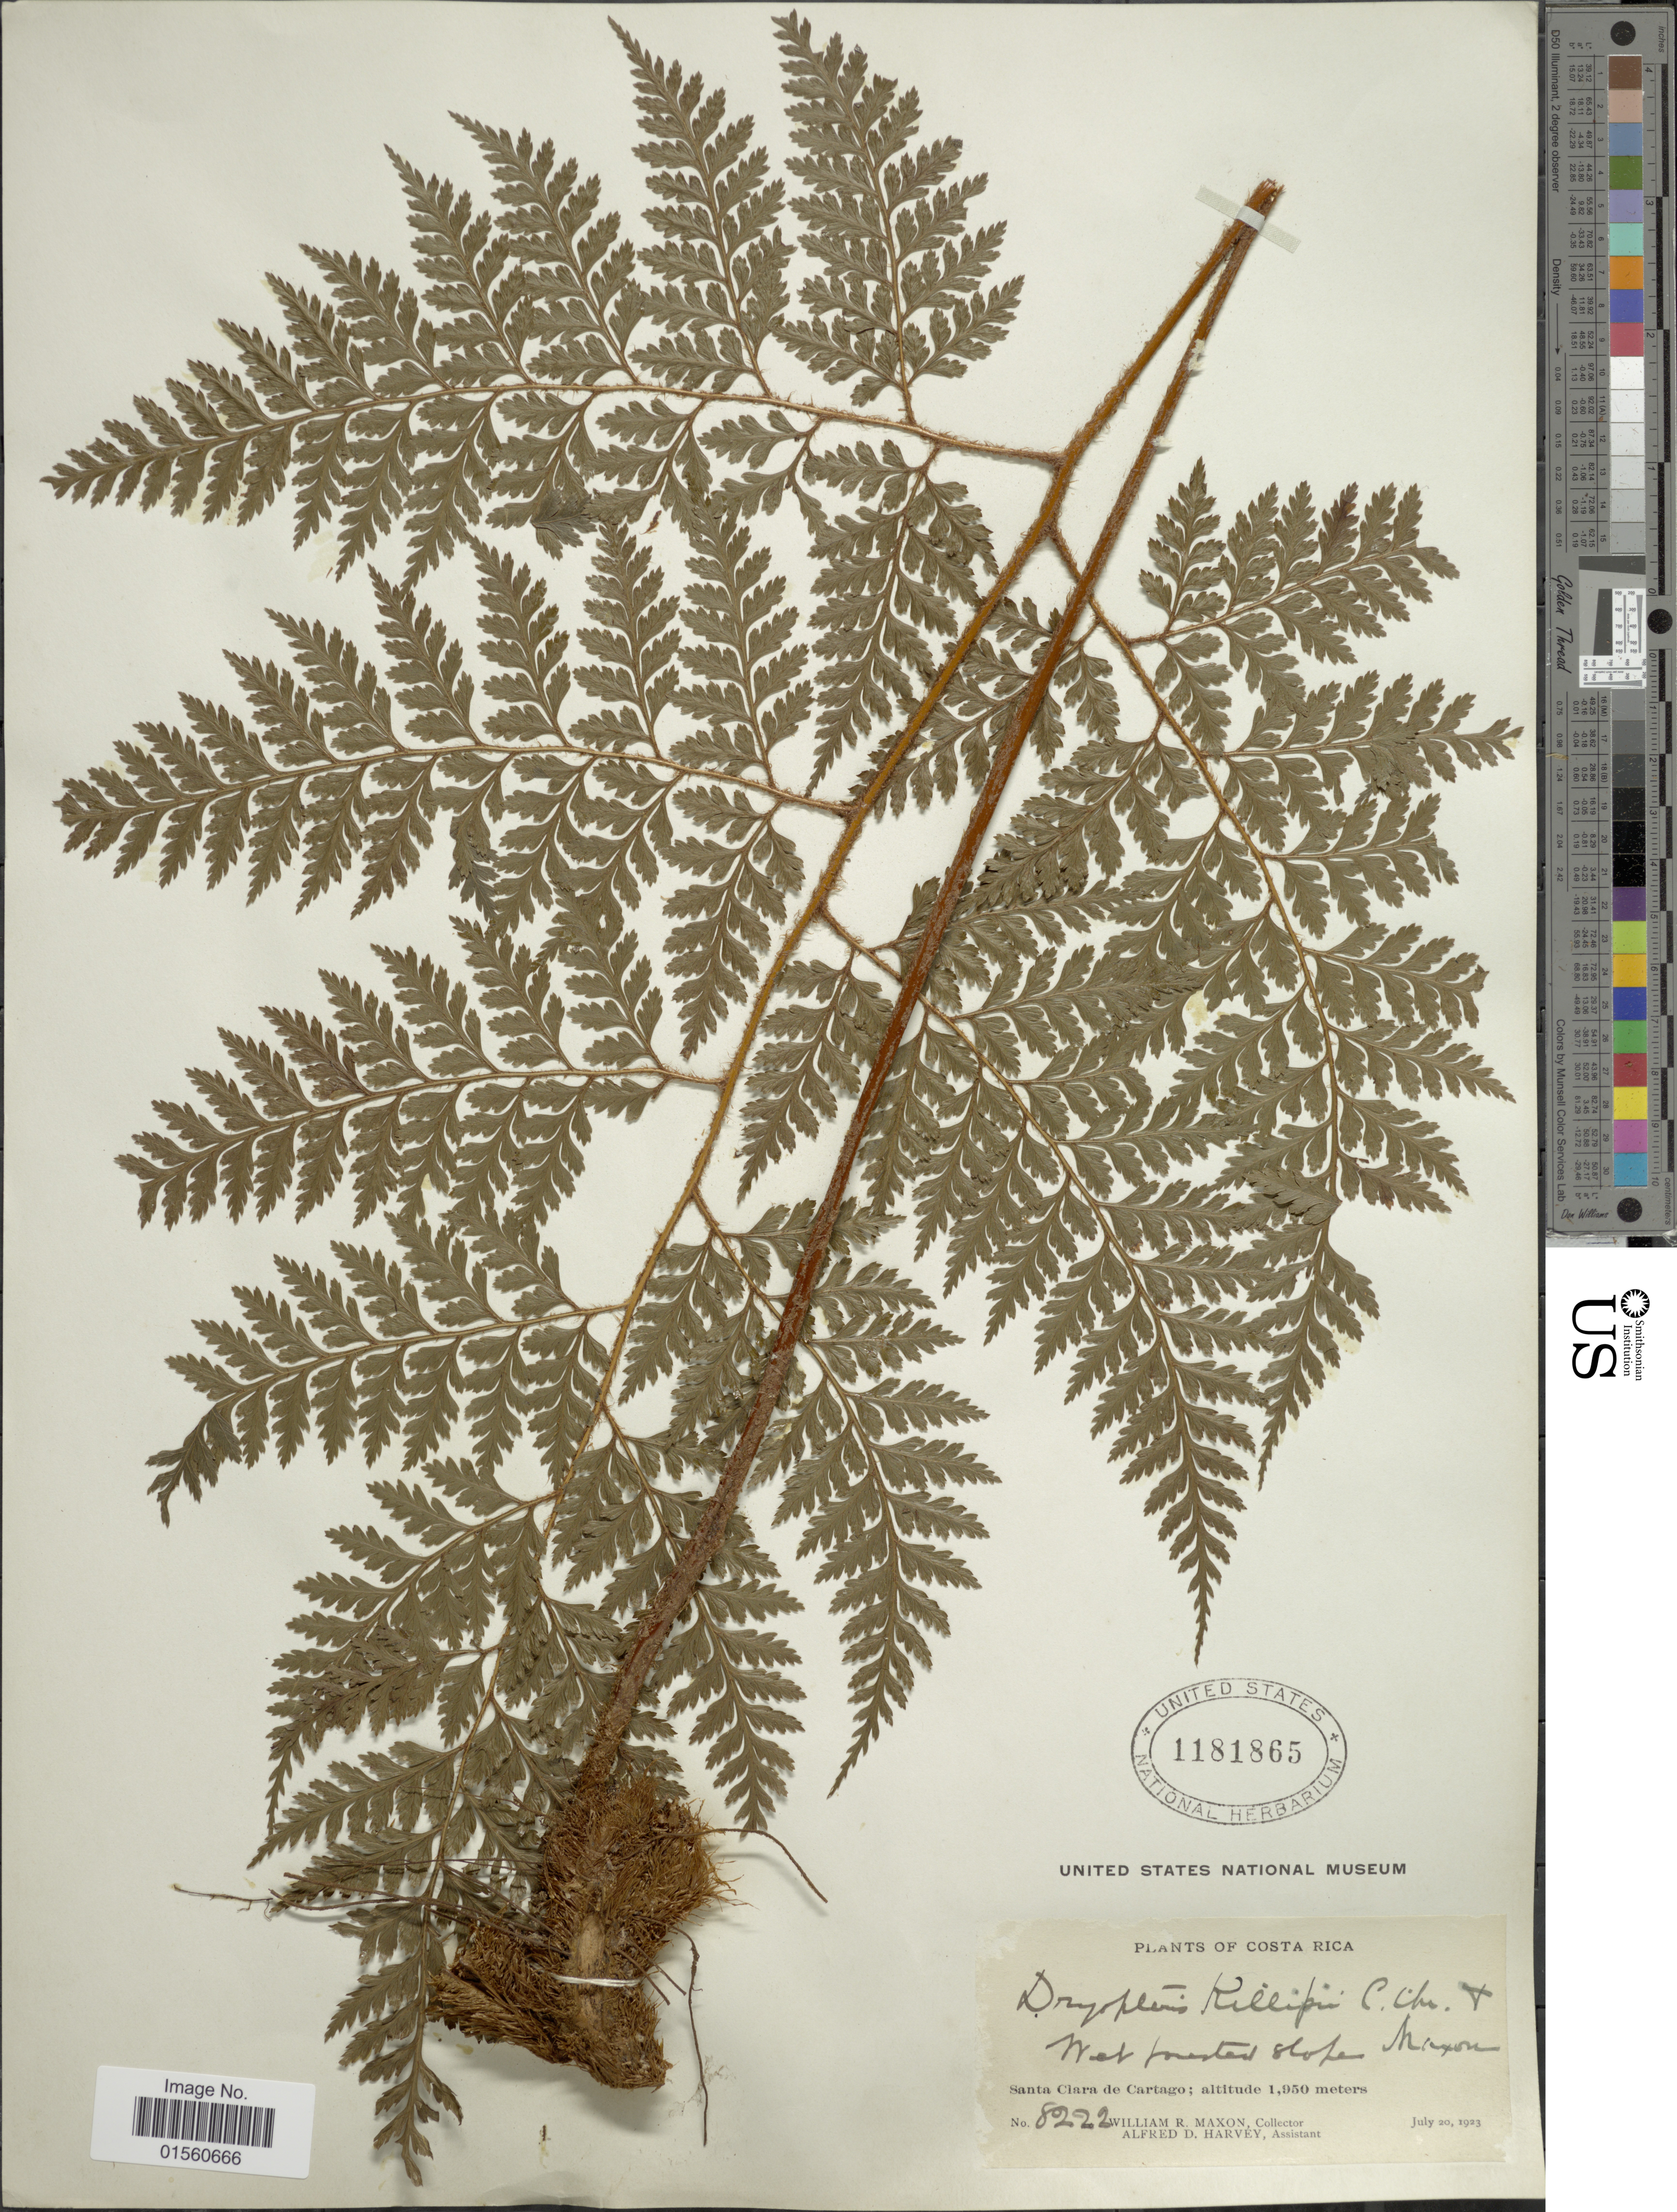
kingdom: Plantae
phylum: Tracheophyta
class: Polypodiopsida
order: Polypodiales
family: Dryopteridaceae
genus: Lastreopsis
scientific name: Lastreopsis killipii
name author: (C. Chr. & Maxon) Tindale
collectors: W. R. Maxon & A. D. Harvey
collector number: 8222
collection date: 1923-07-20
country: Costa Rica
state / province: Cartago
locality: Santa Clara de Cartago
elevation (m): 1950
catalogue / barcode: US 1181865